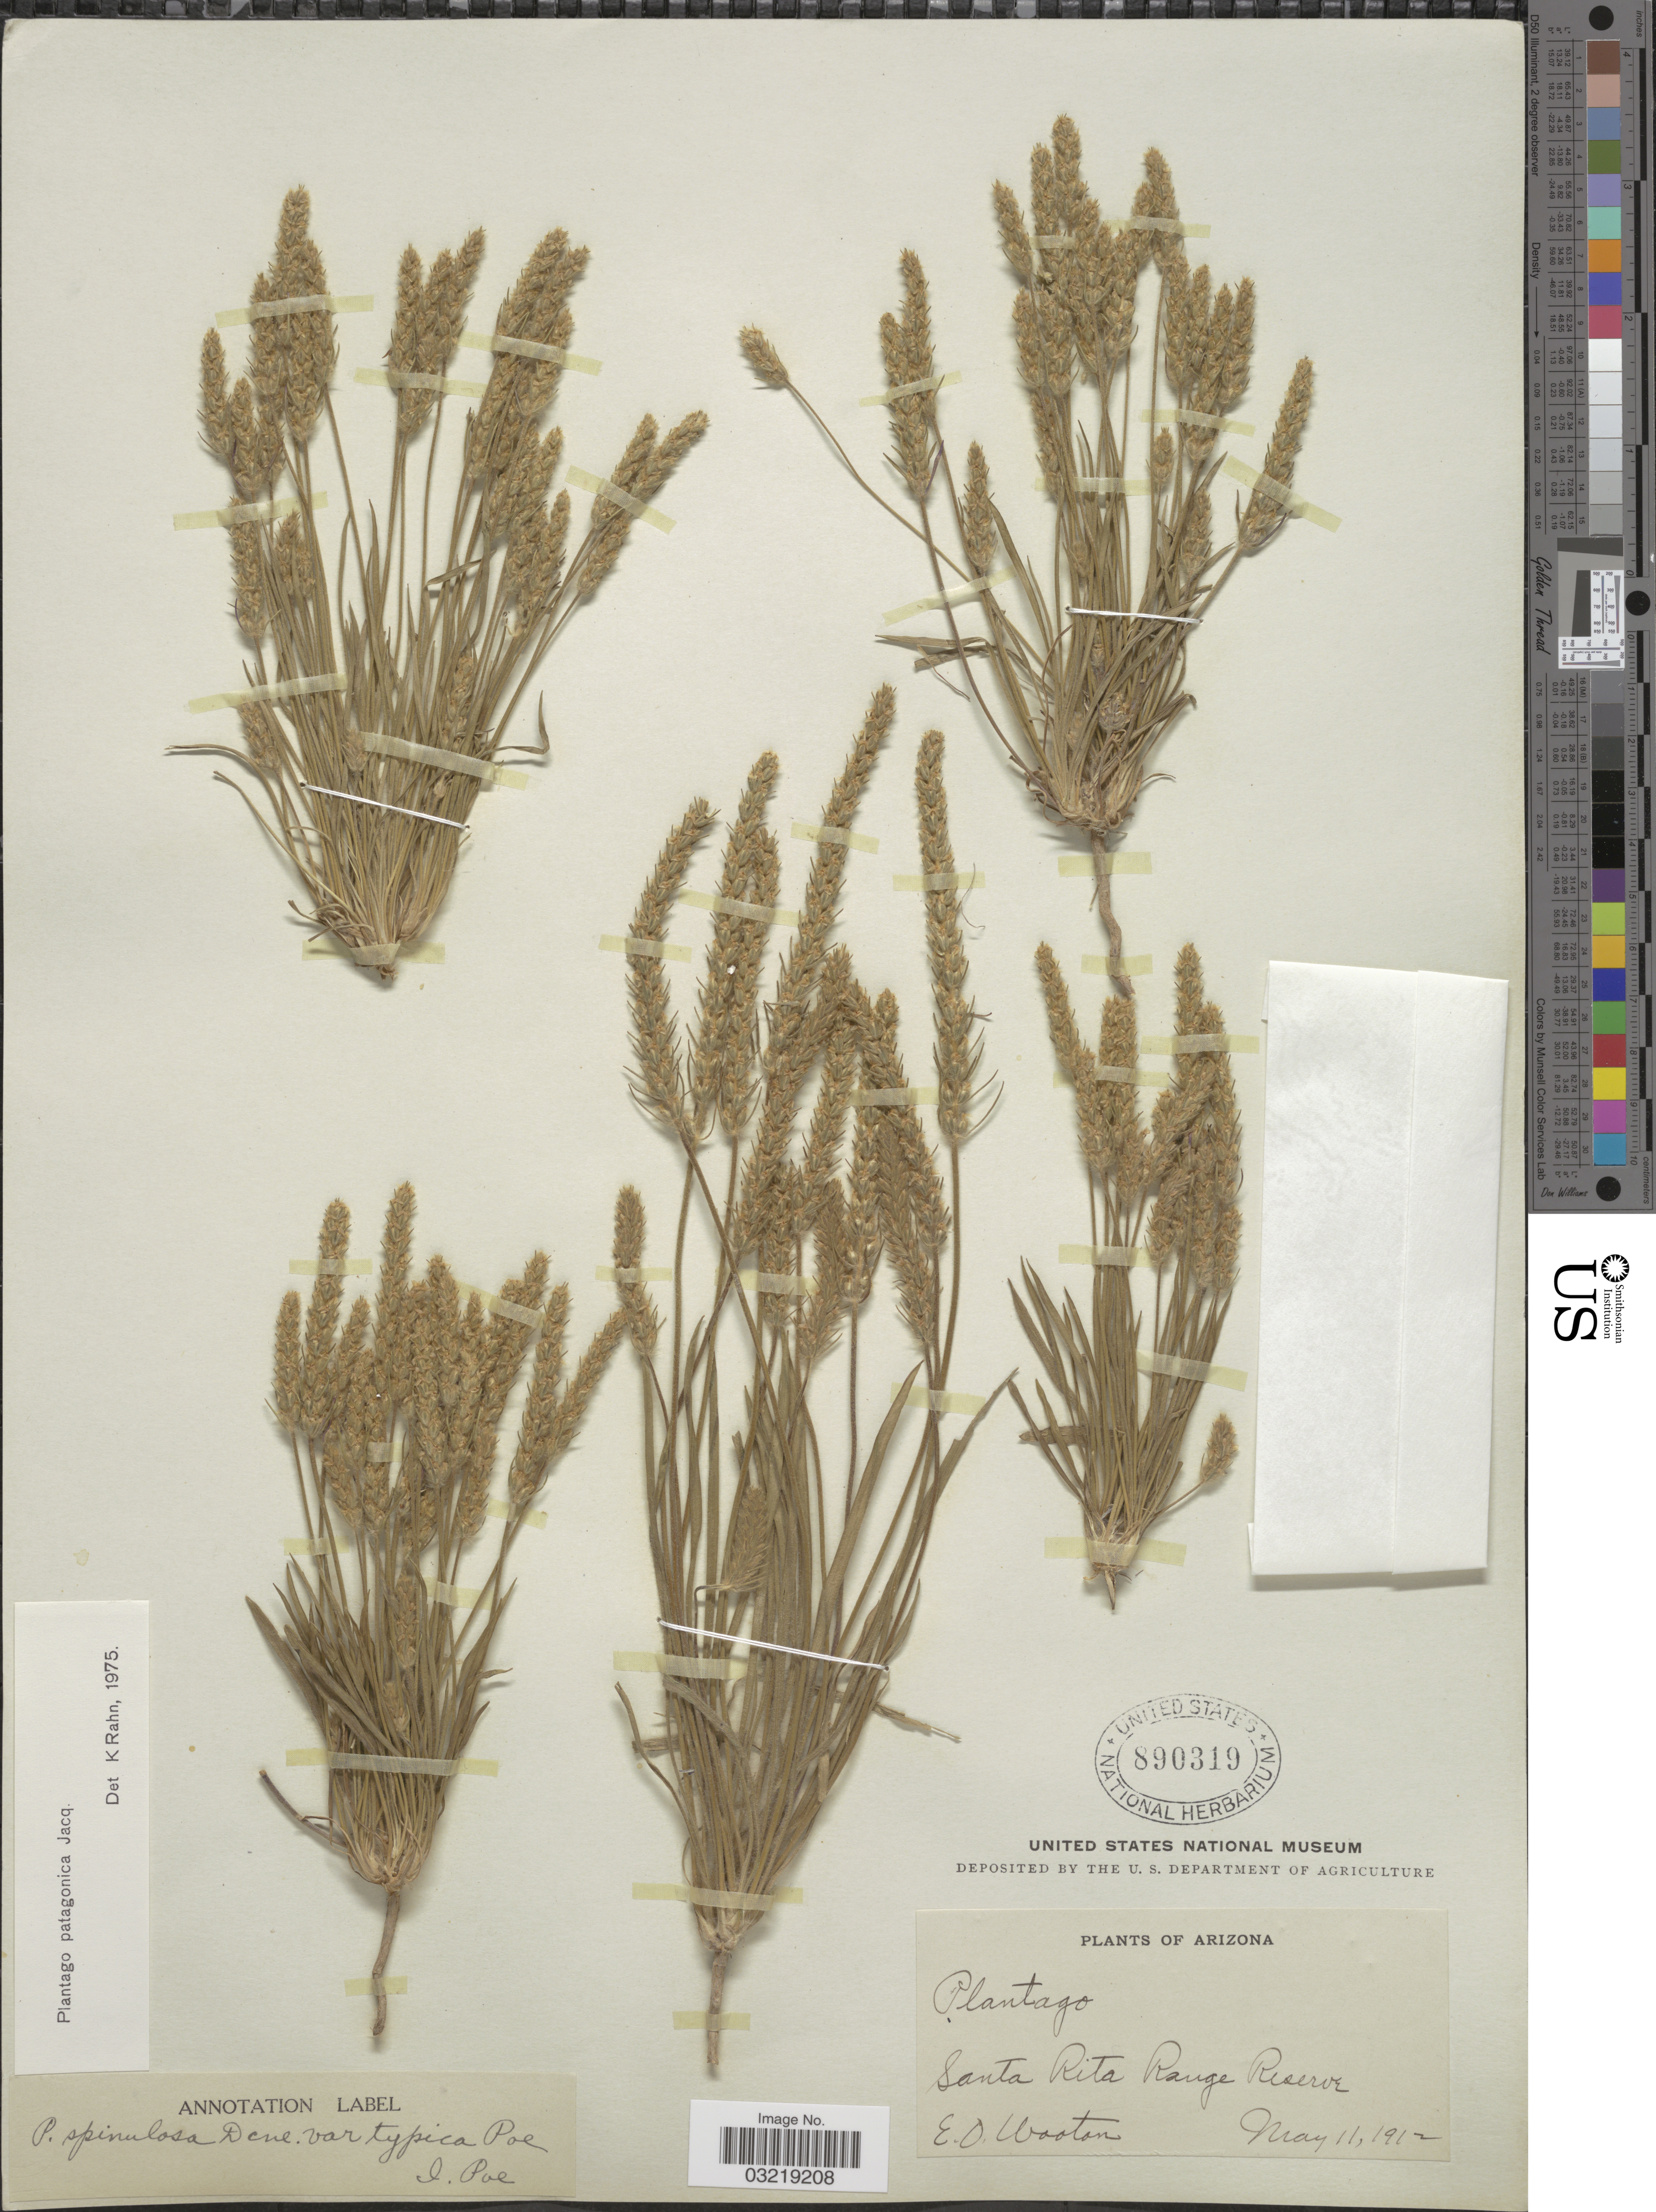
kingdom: Plantae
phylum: Tracheophyta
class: Magnoliopsida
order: Lamiales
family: Plantaginaceae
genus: Plantago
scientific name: Plantago patagonica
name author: Jacq.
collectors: E. O. Wooton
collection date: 1912-05-11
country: United States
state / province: Arizona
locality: Santa Rita Range Reserve.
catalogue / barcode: US 890319